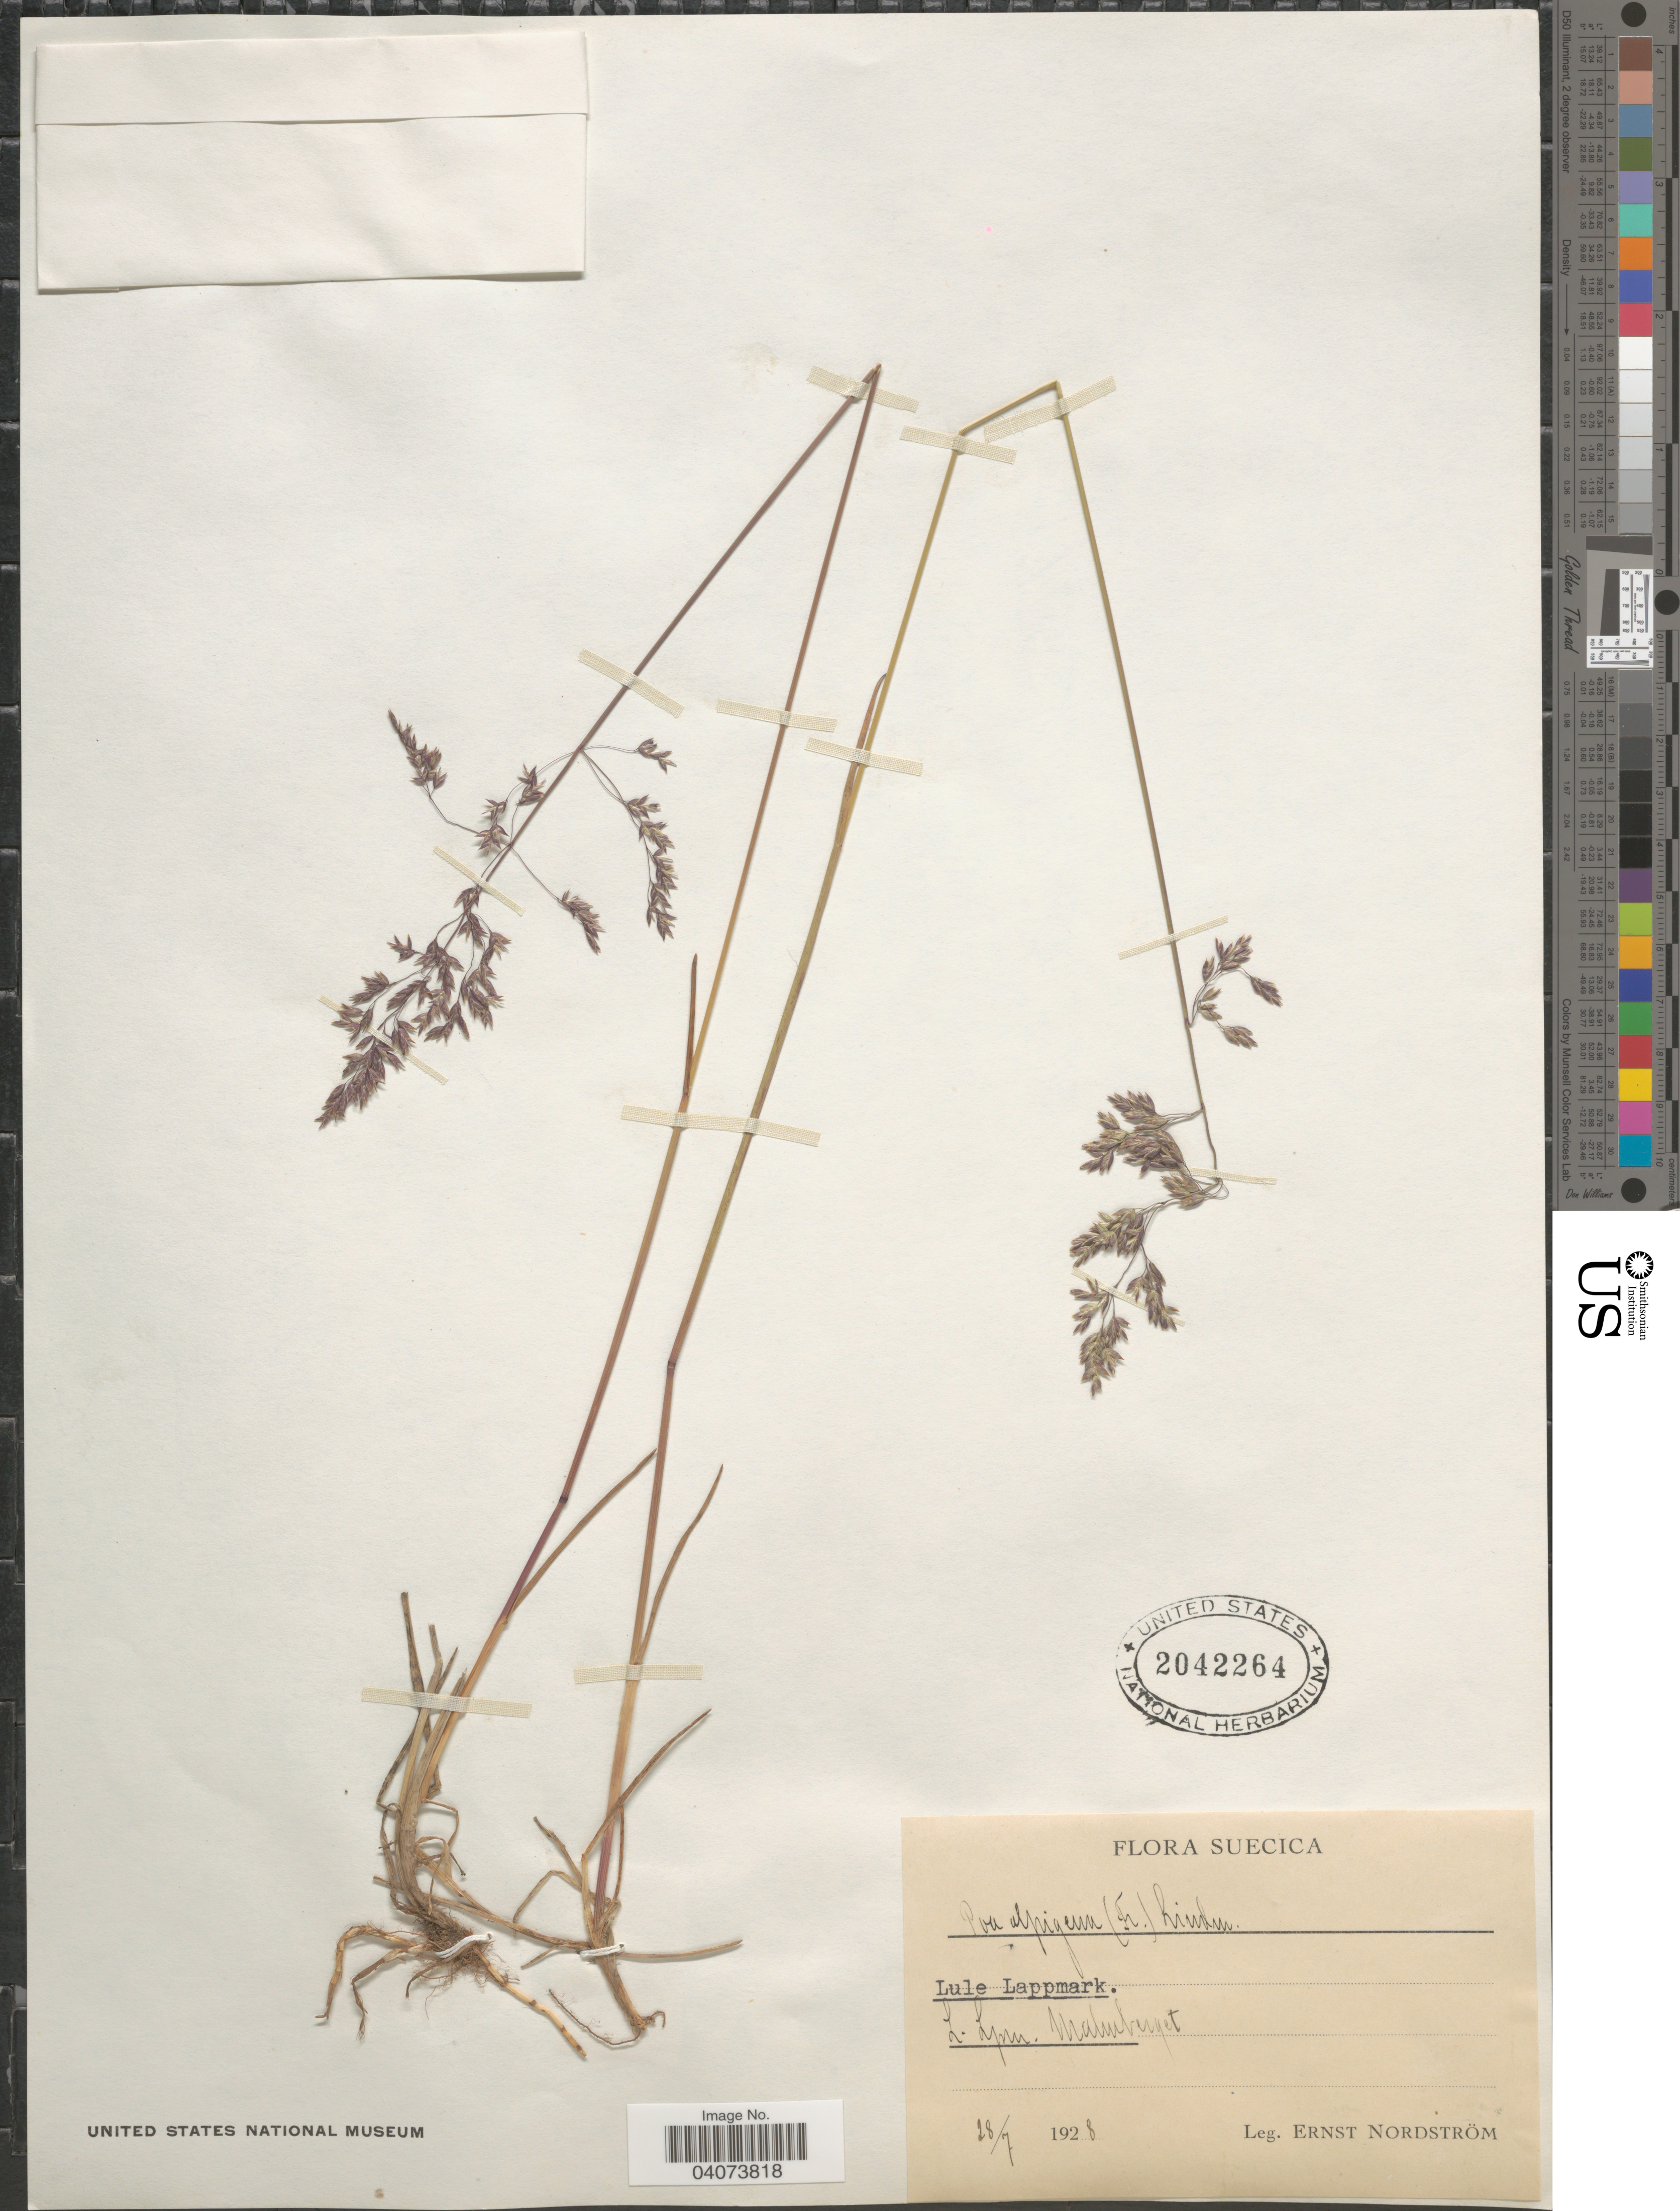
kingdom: Plantae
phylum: Tracheophyta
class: Liliopsida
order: Poales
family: Poaceae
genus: Poa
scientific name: Poa pratensis subsp. alpigena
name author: (Lindm.) Hiitonen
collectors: E. Nordström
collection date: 1928-07-28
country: Sweden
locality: Suecica. Lule Lappmark. Malmberget.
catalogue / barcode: US 2042264